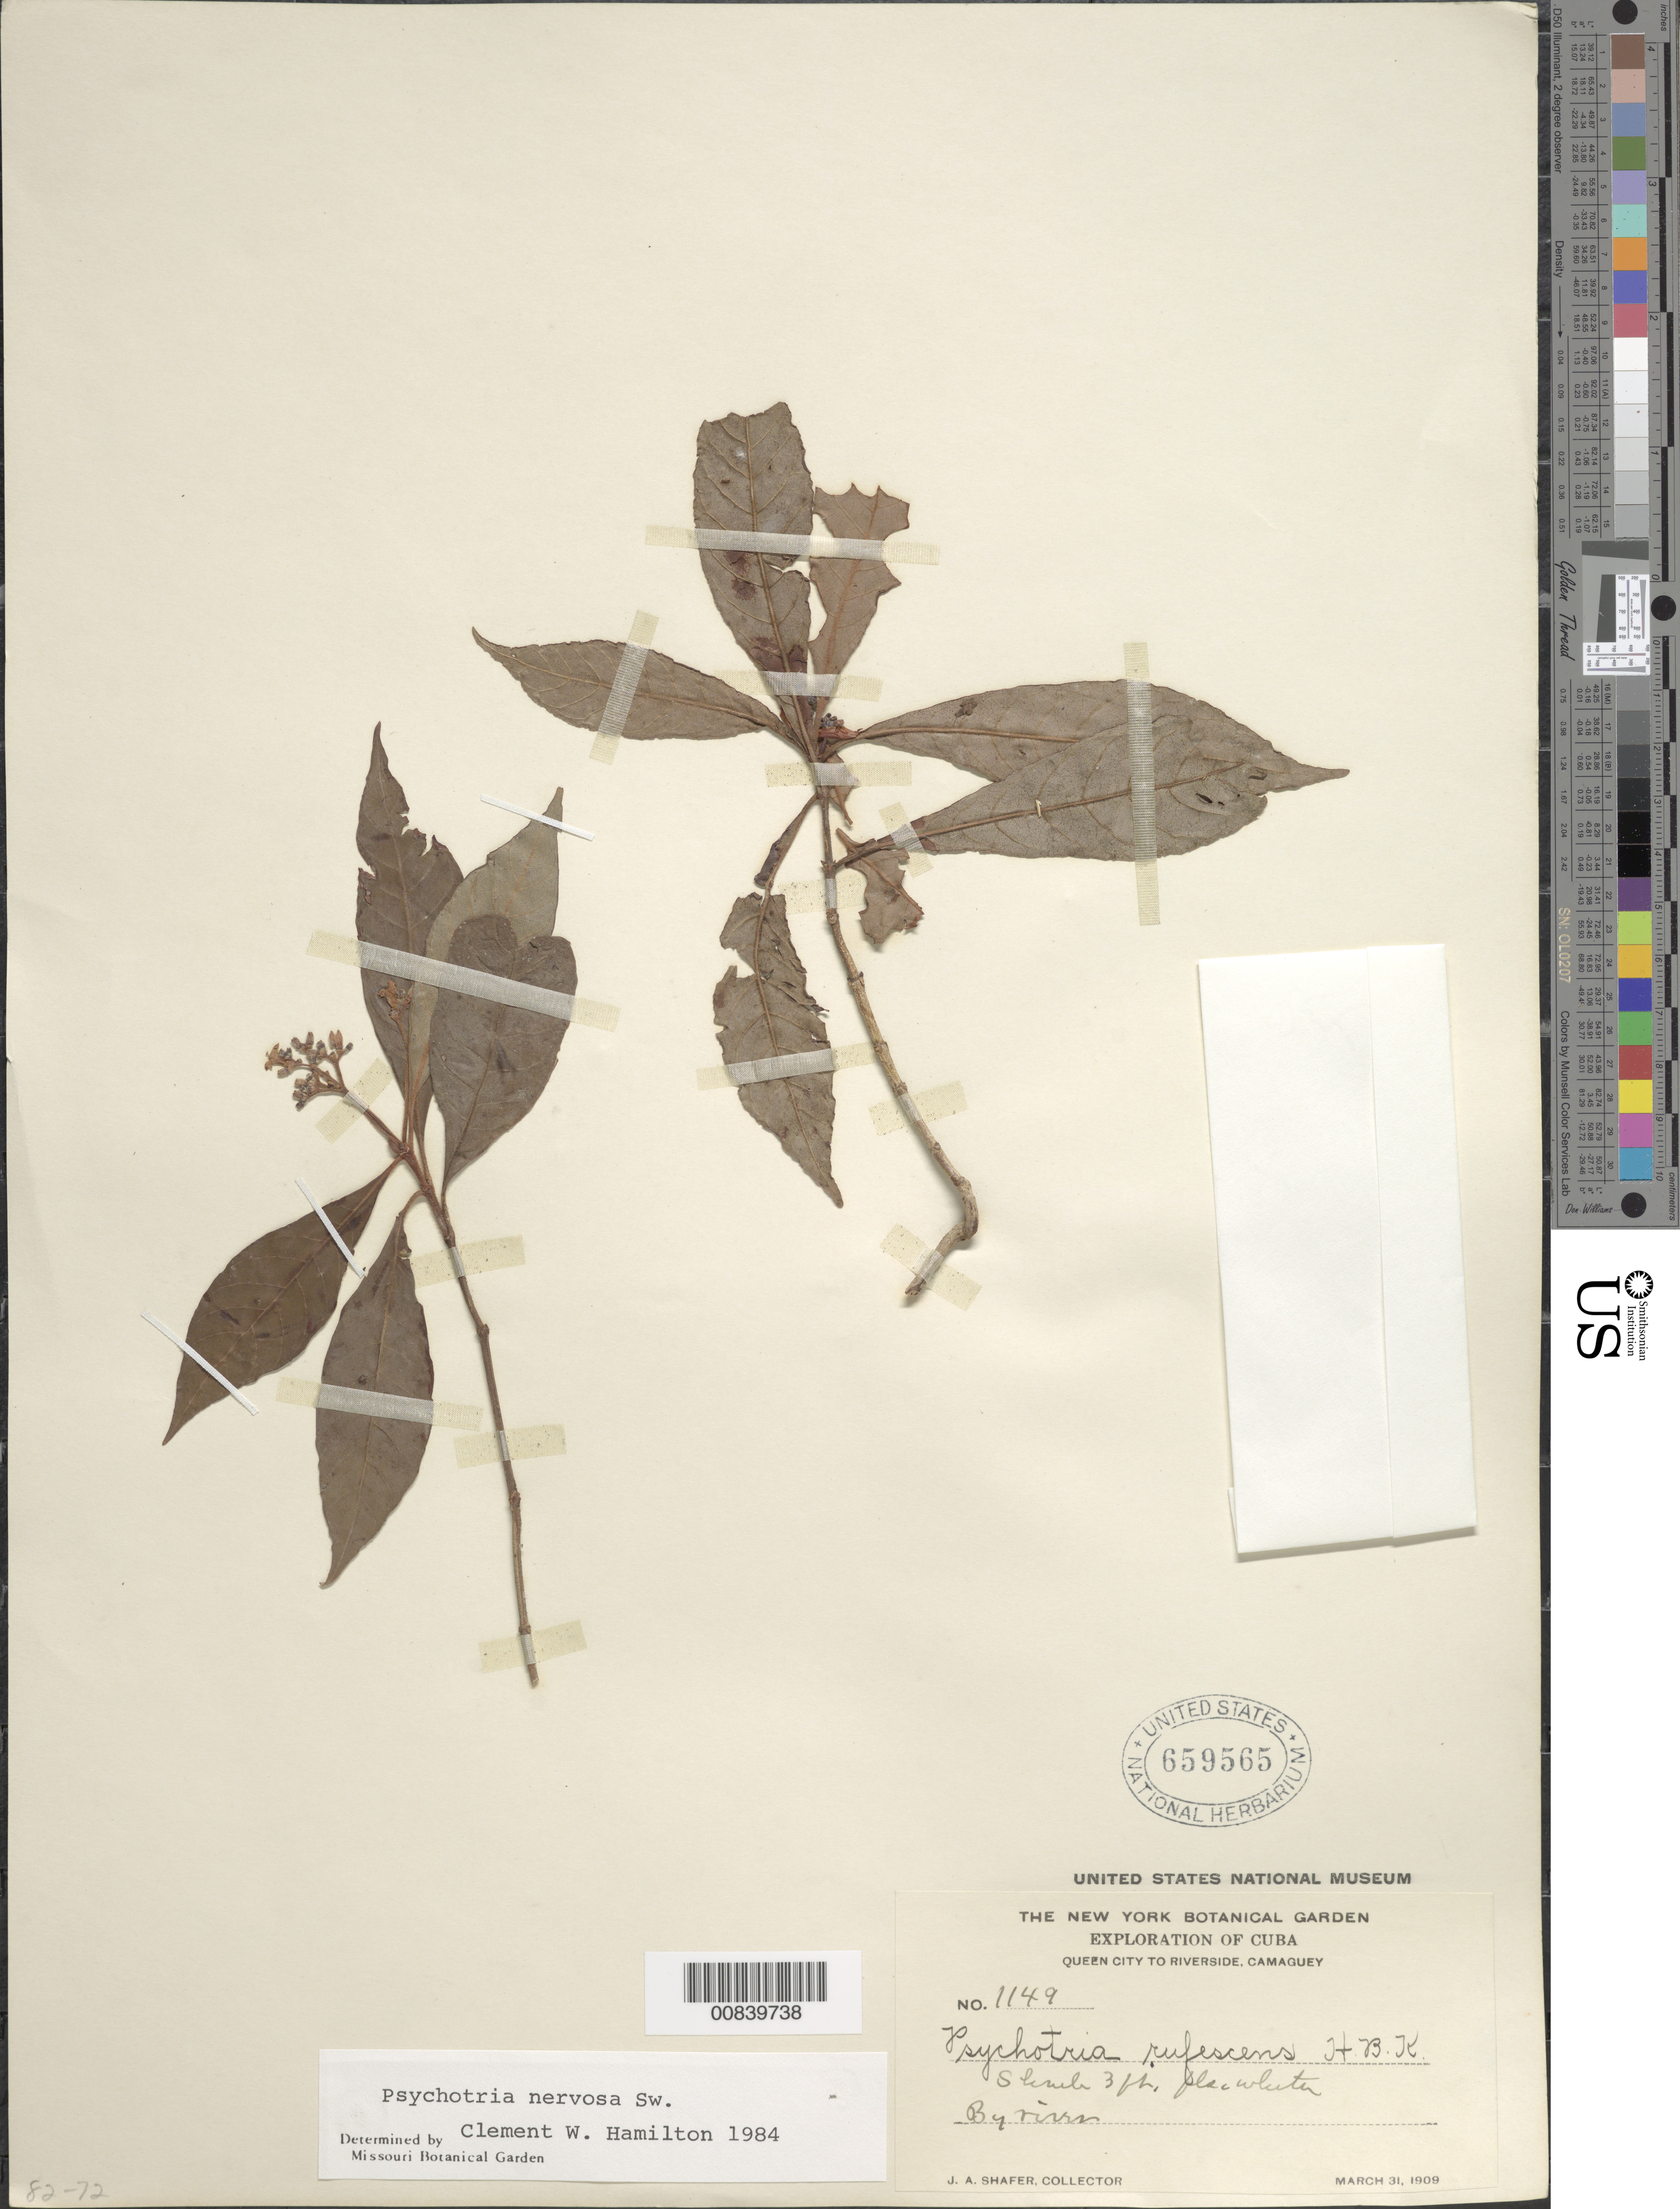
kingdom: Plantae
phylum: Tracheophyta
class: Magnoliopsida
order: Gentianales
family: Rubiaceae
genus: Psychotria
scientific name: Psychotria nervosa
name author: Sw.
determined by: Hamilton, C. W.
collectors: J. A. Shafer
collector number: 1149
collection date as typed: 31 Mar 1909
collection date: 1909-03-31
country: Cuba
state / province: Camaguey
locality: Queen City to Riverside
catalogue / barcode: US 659565